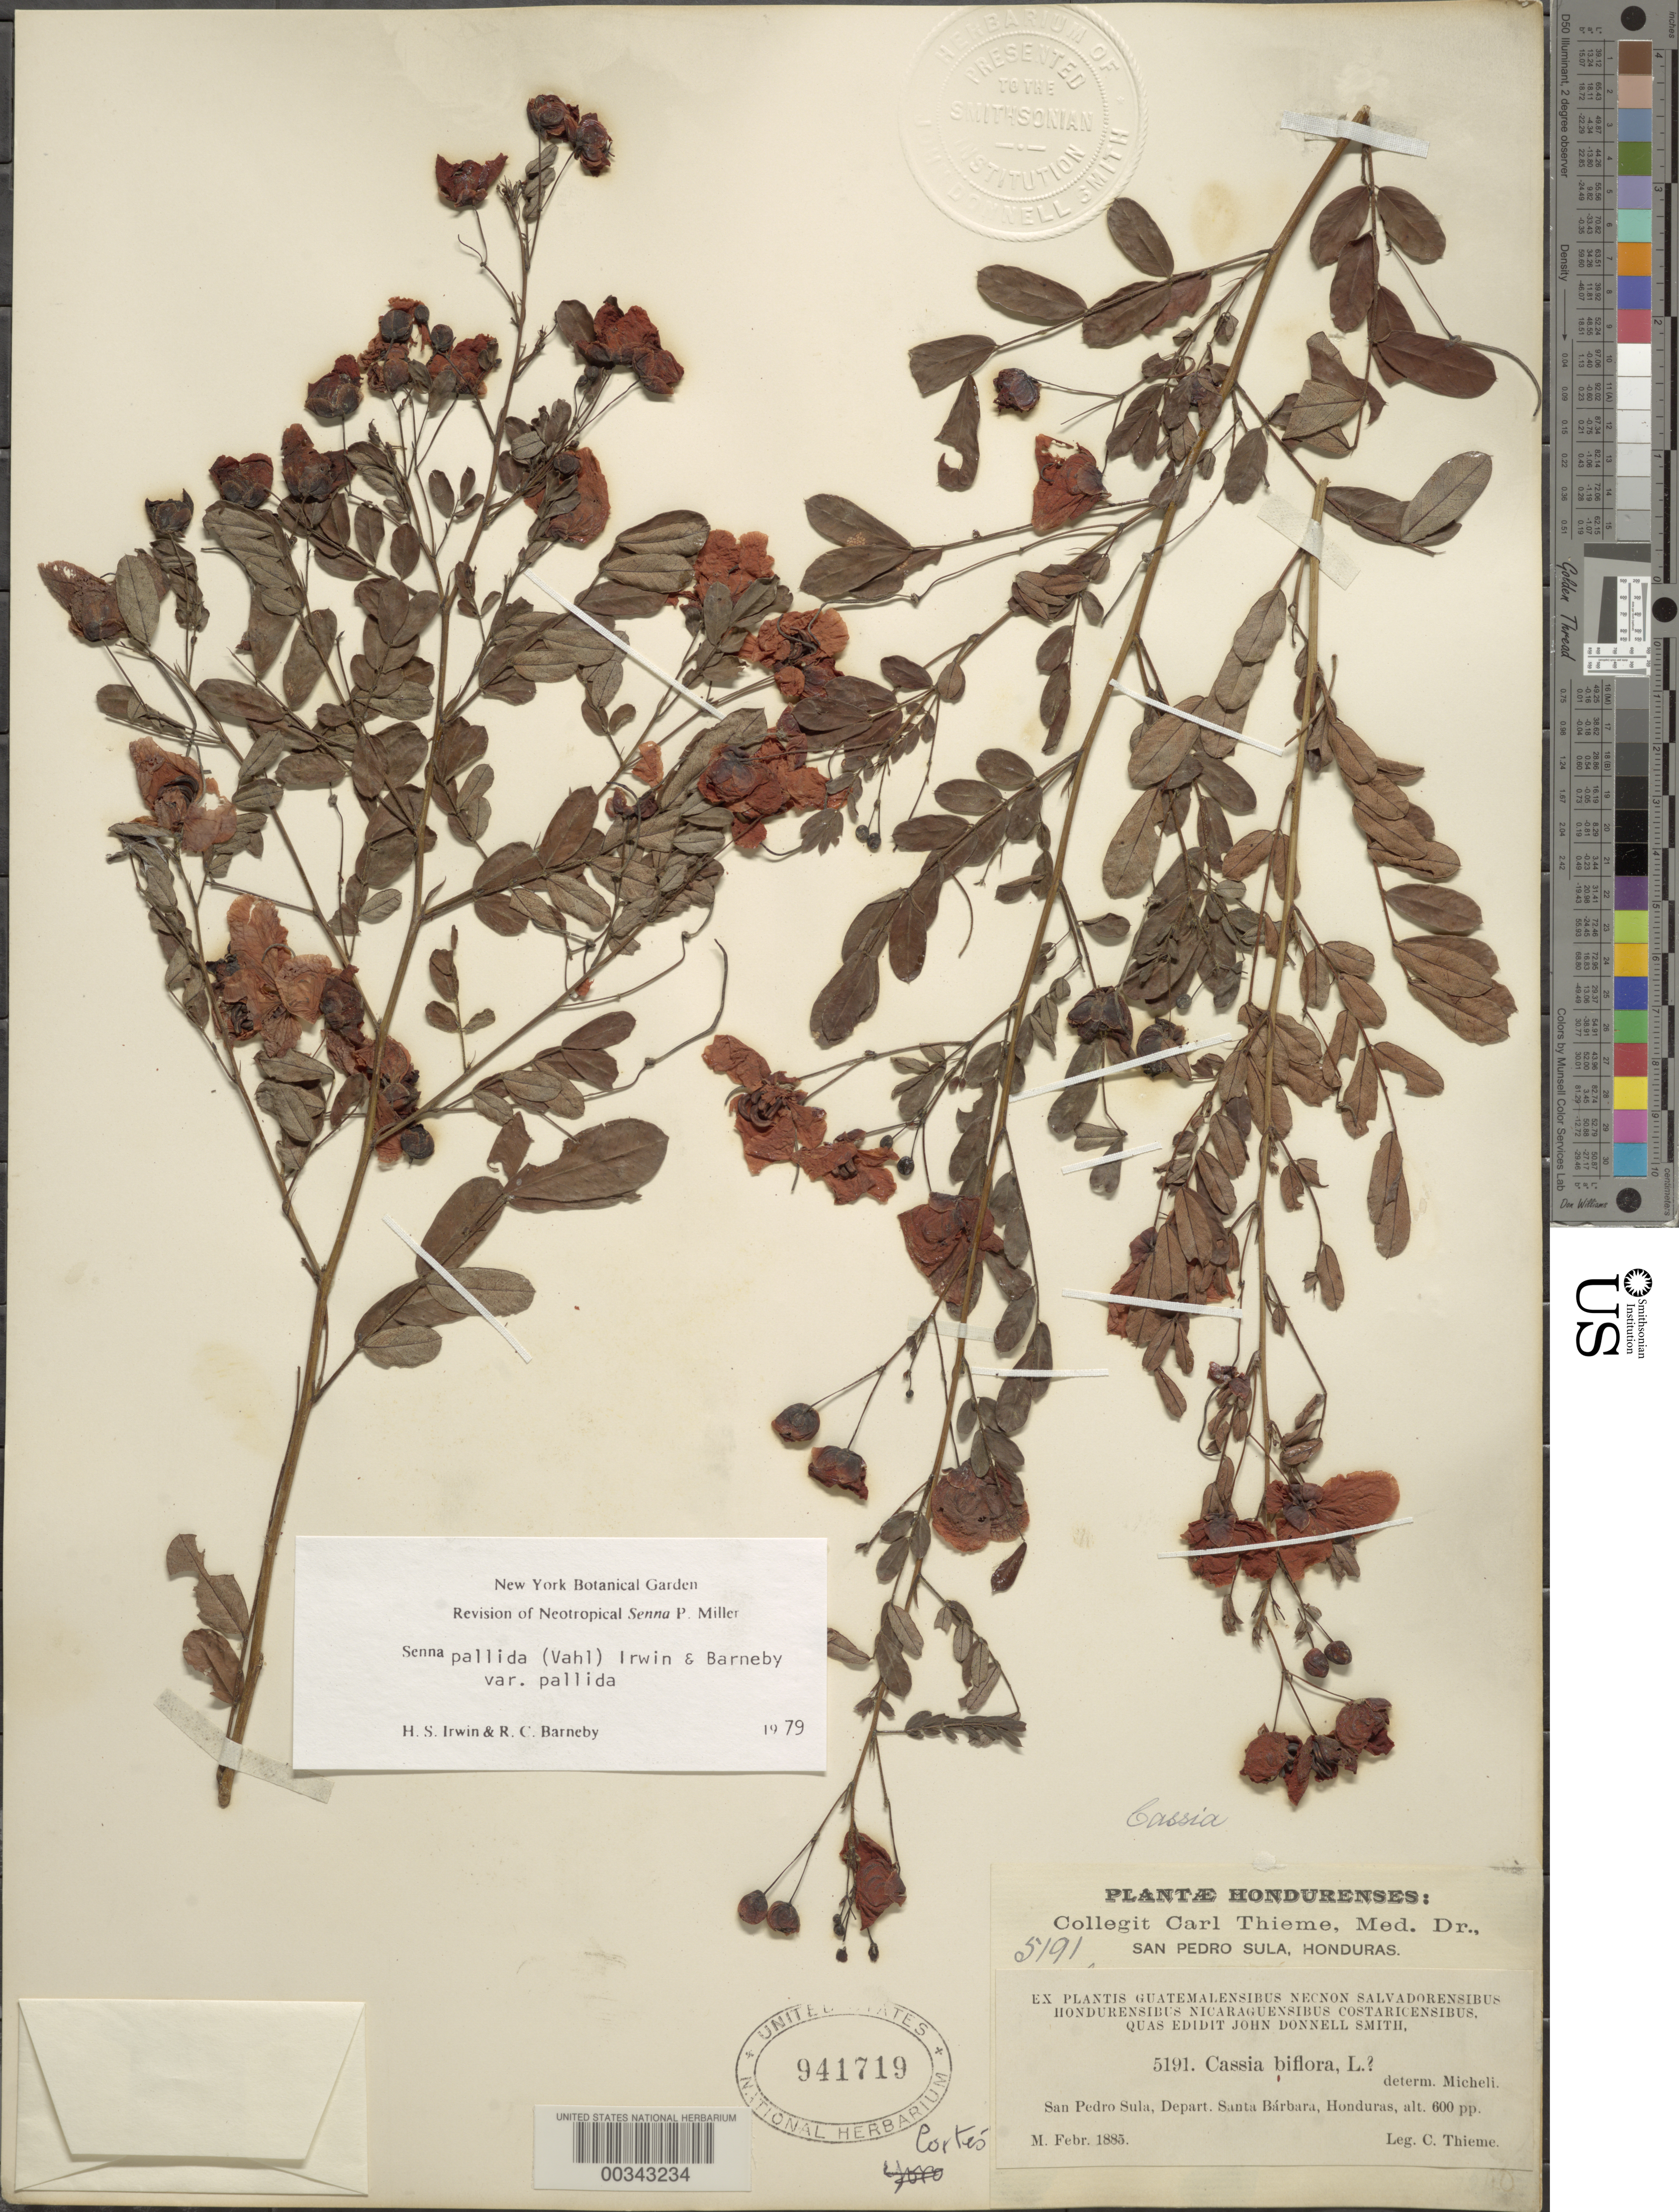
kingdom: Plantae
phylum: Tracheophyta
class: Magnoliopsida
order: Fabales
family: Fabaceae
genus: Senna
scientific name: Senna pallida var. pallida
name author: (Vahl) H.S. Irwin & Barneby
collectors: C. Thieme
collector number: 5191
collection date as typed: Feb 1885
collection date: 1885-02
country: Honduras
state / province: Santa Bárbara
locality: San Pedro Sula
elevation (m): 183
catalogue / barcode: US 941719